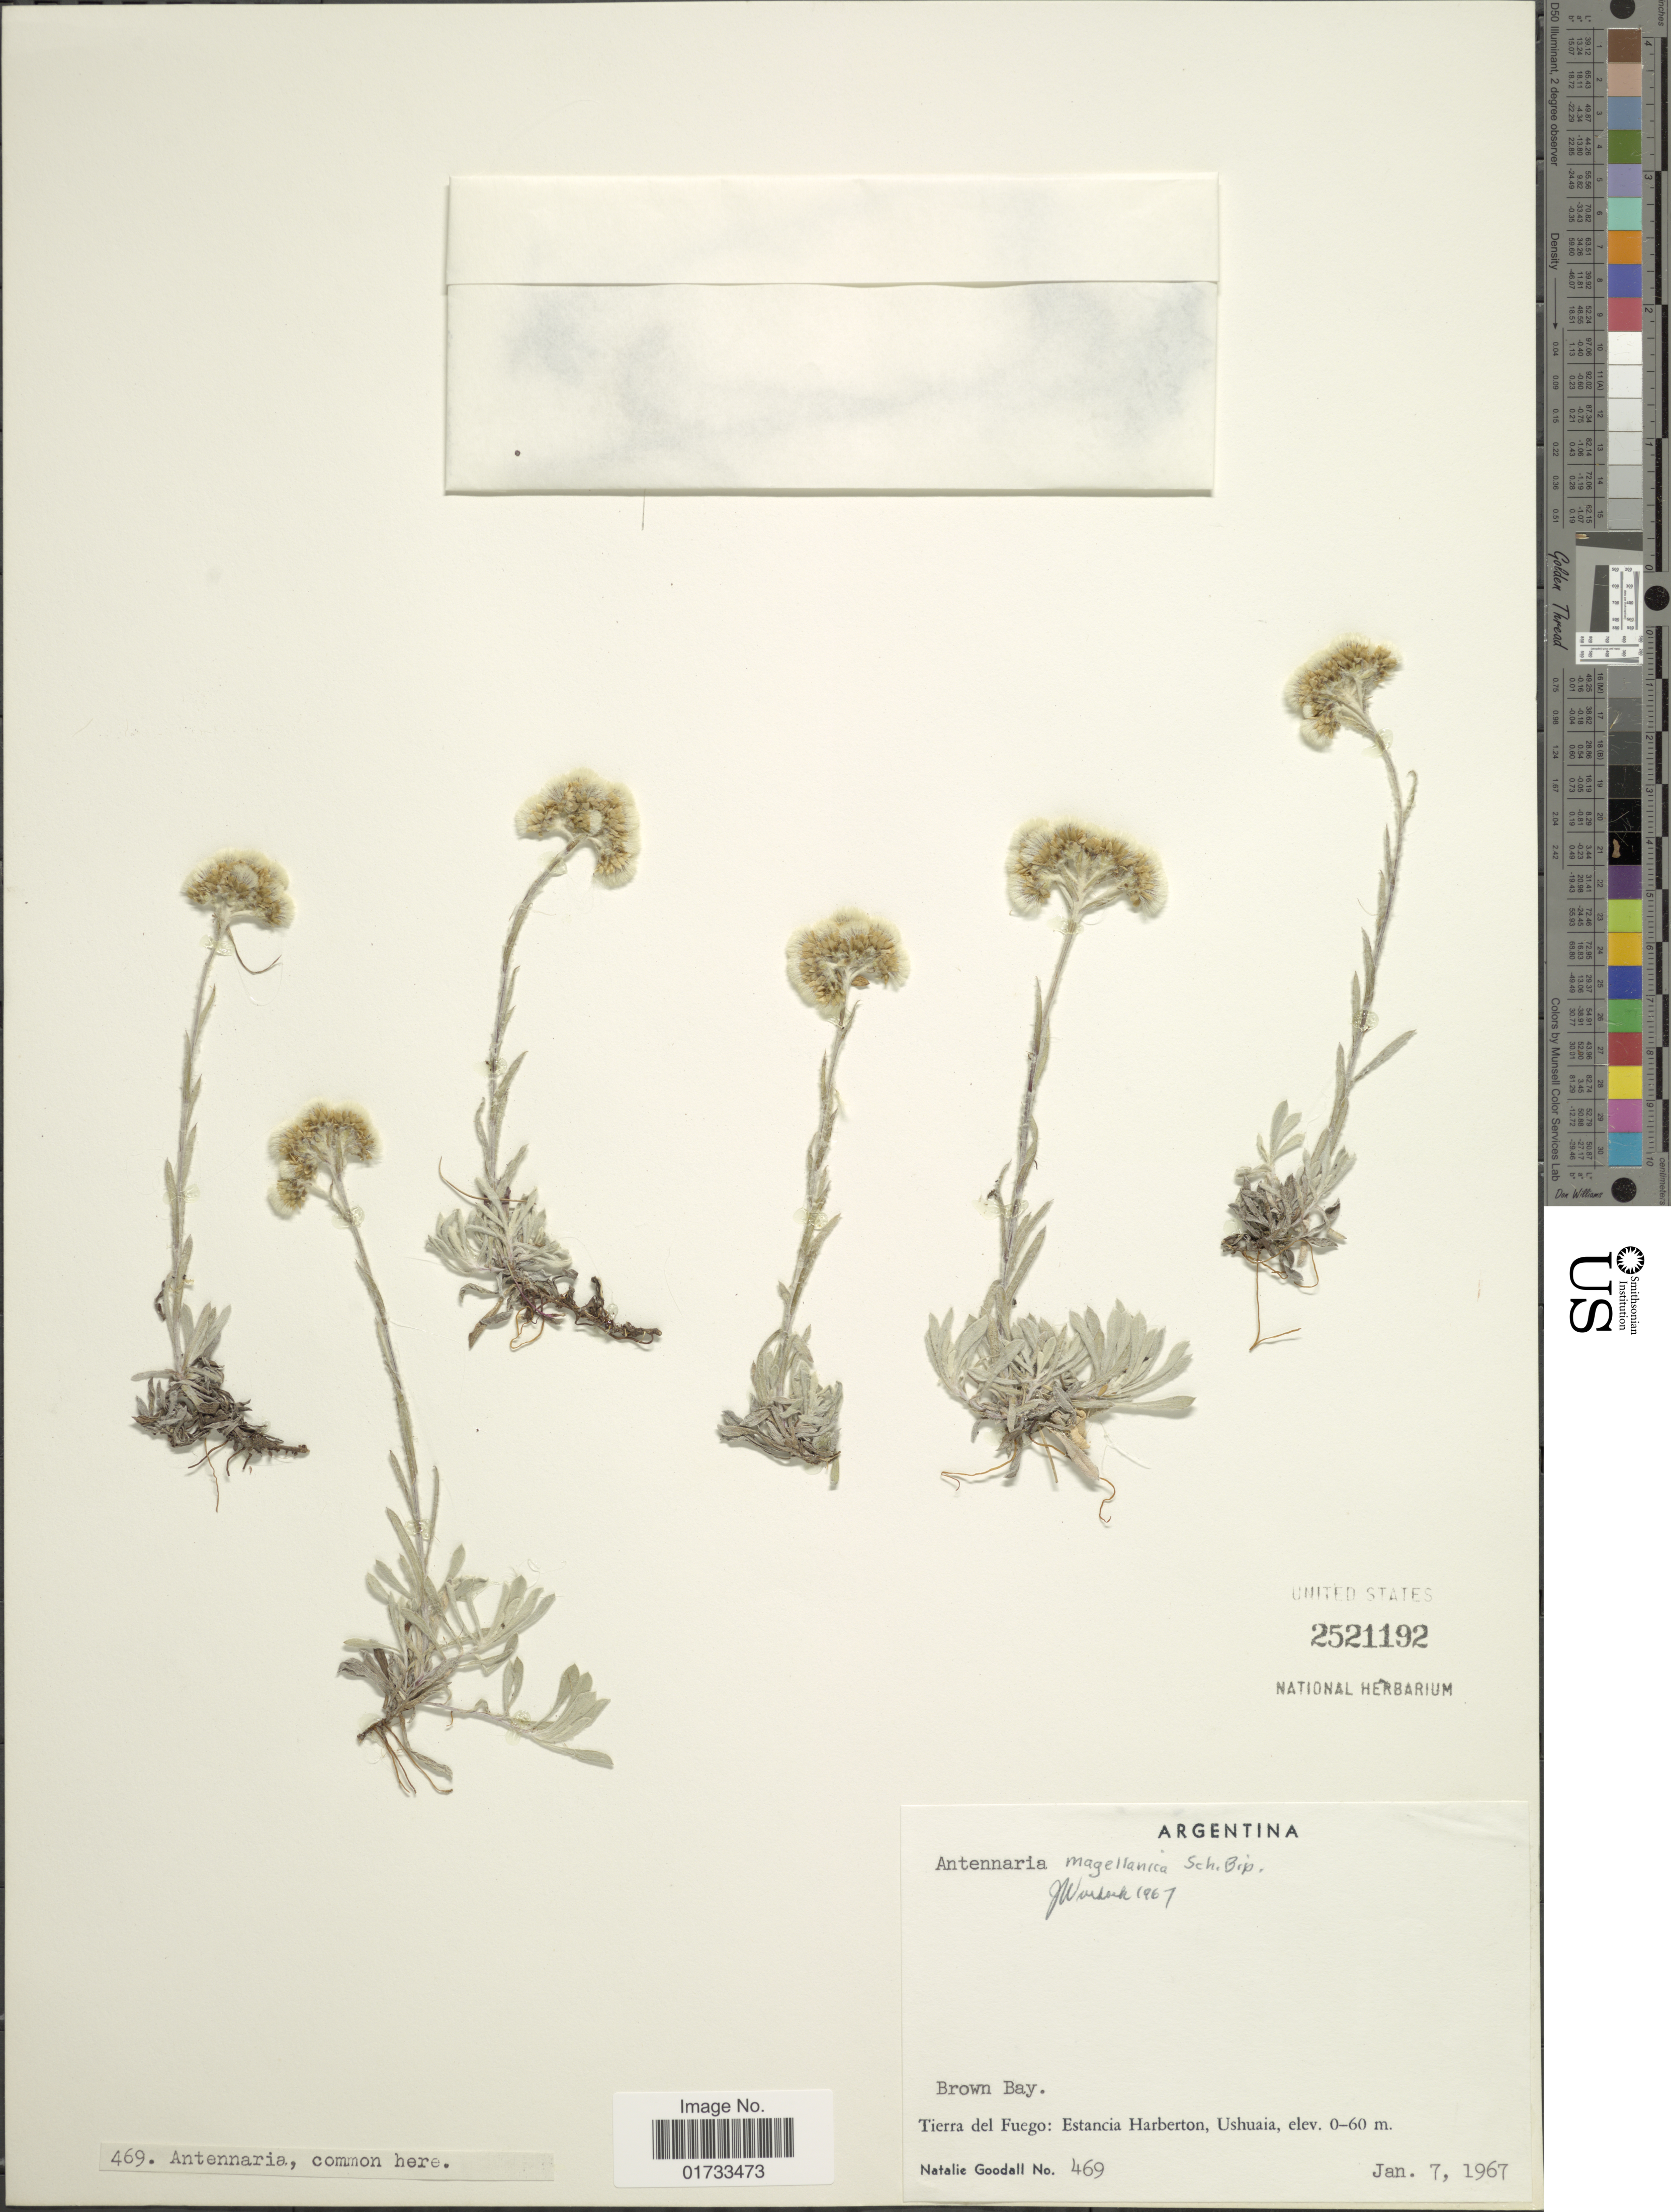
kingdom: Plantae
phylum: Tracheophyta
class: Magnoliopsida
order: Asterales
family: Asteraceae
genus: Antennaria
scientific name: Antennaria magellanica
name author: Sch. Bip.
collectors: N. Goodall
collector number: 469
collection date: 1967-01-07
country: Argentina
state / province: Tierra del Fuego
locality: Brown Bay, Estancia Harberton, Ushuaia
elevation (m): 0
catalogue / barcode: US 2521192